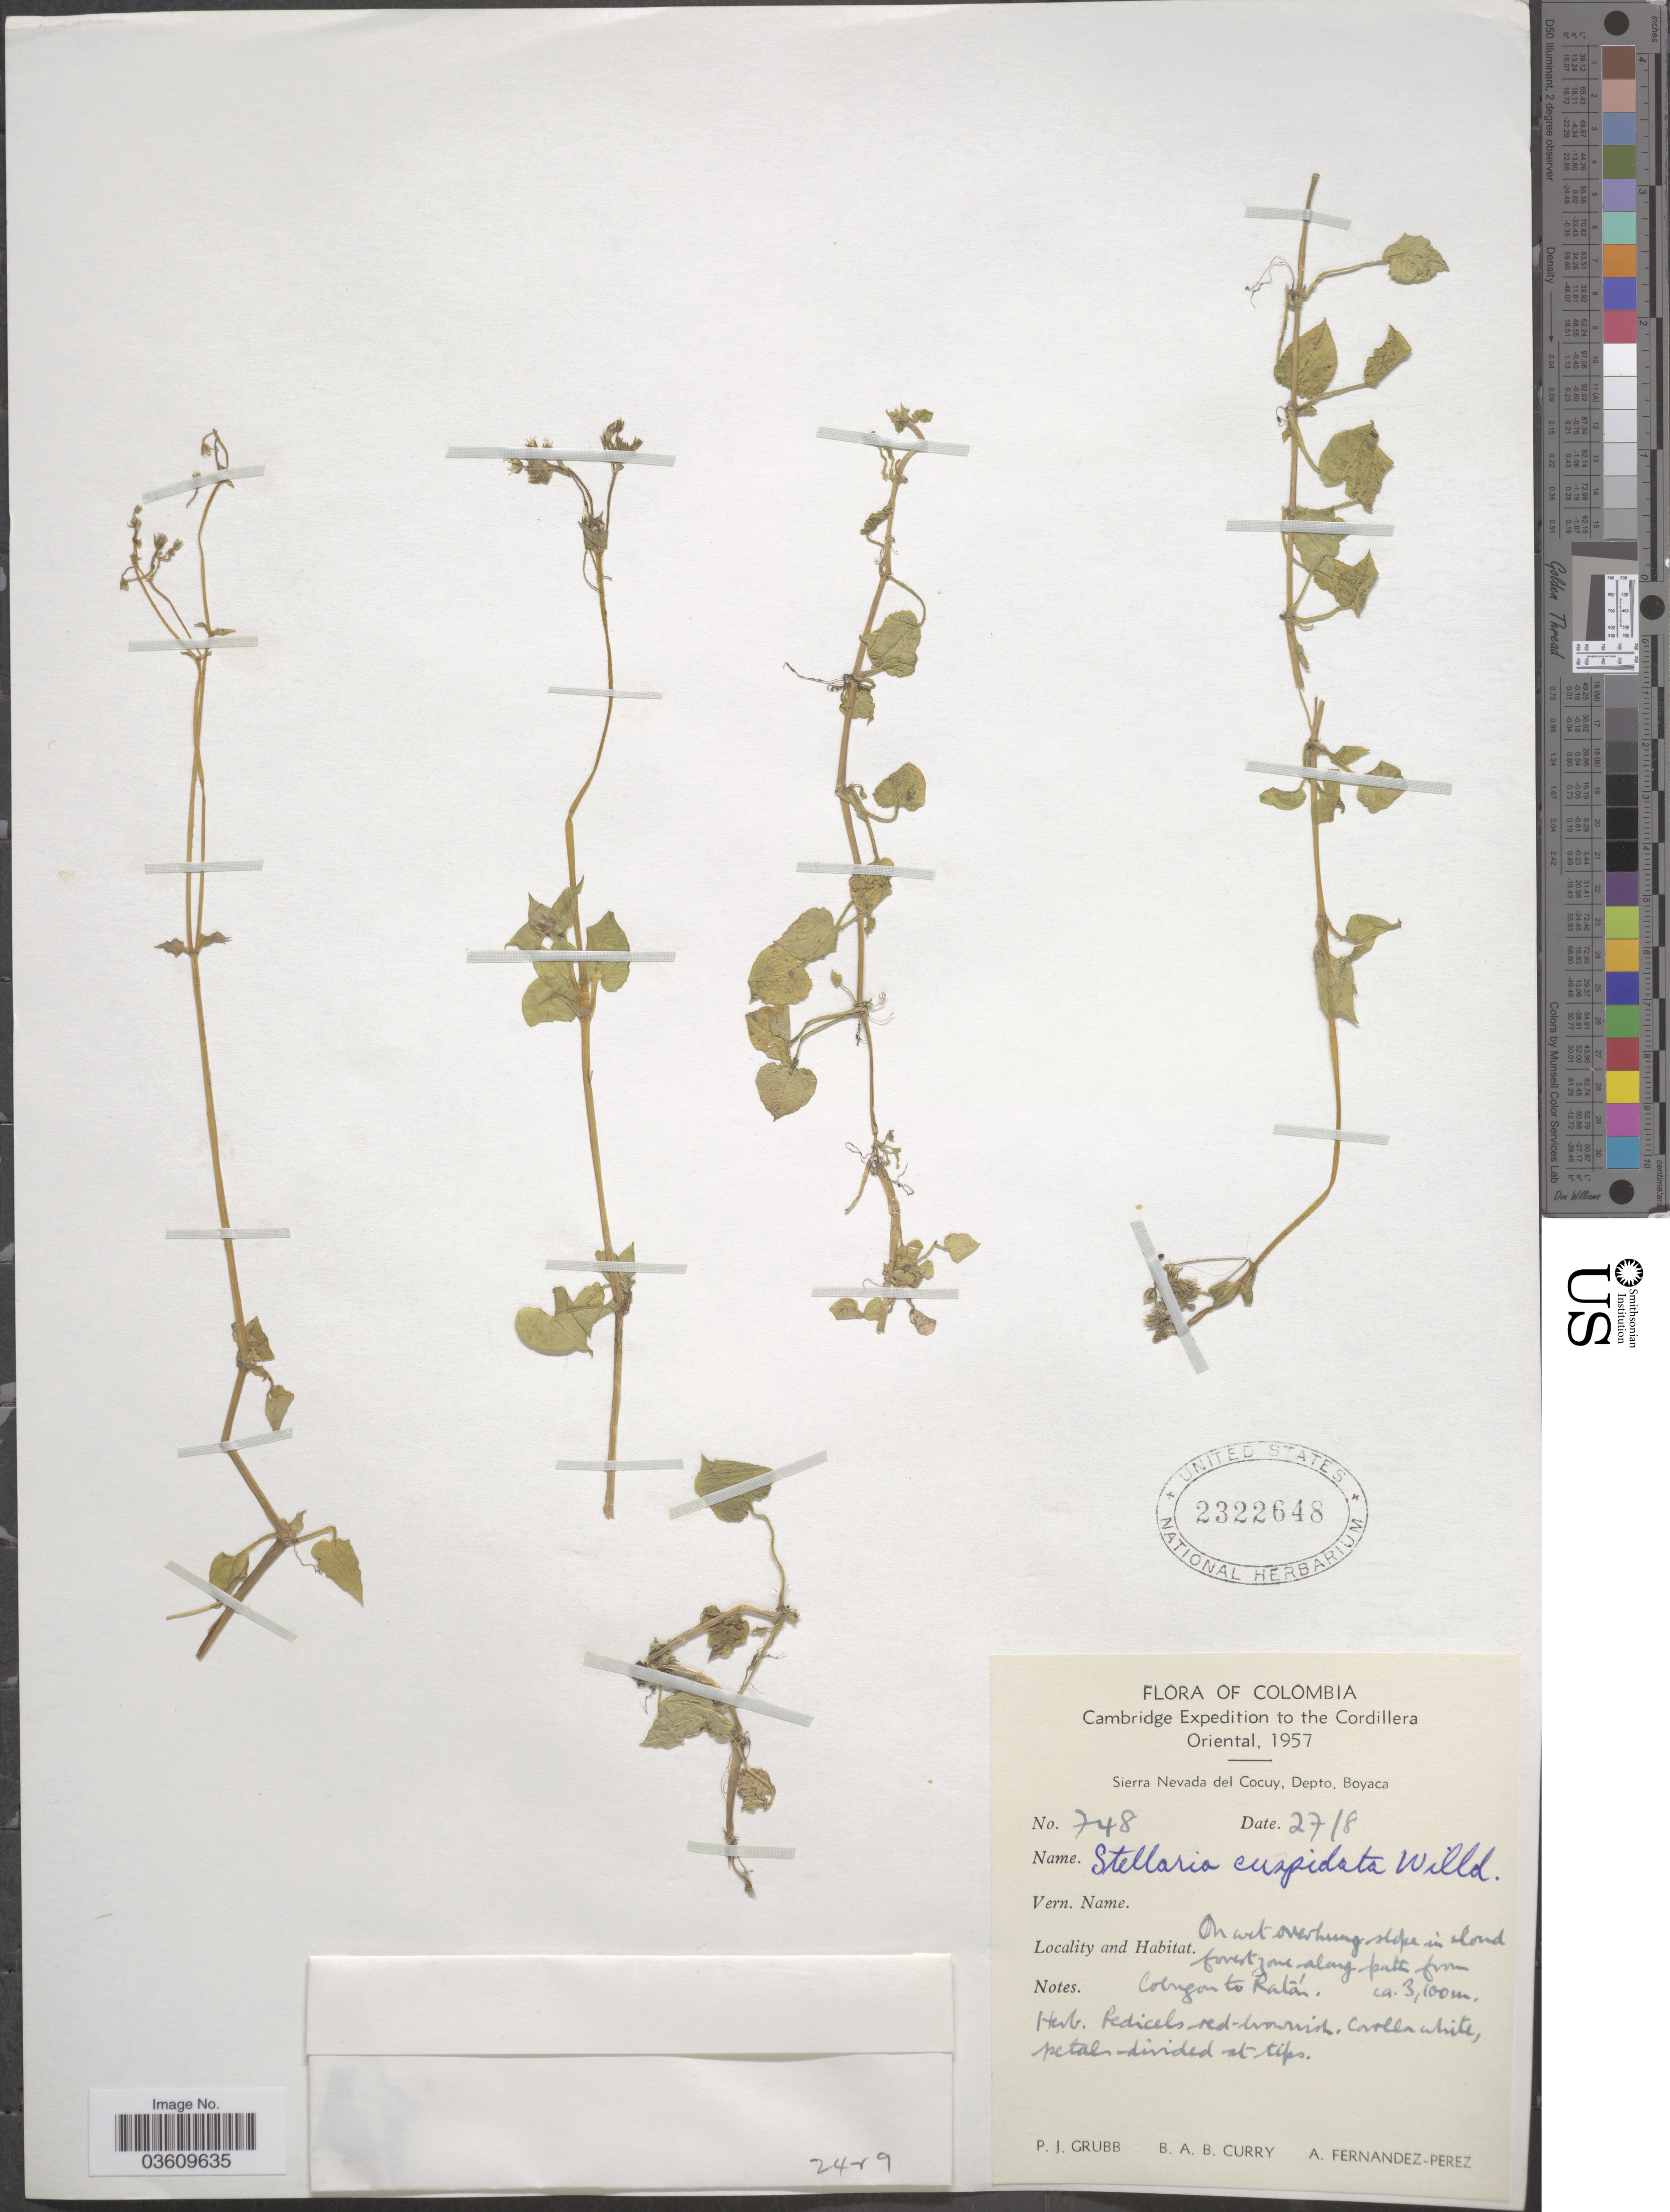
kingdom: Plantae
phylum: Tracheophyta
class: Magnoliopsida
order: Caryophyllales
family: Caryophyllaceae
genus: Stellaria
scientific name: Stellaria cuspidata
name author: Willd. ex Schltdl.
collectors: P. J. Grubb, B. A. B. Curry & A. Fernández-Pérez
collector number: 748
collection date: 1957-08-27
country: Colombia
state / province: Boyacá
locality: Cordillera Oriental. Sierra Nevada del Cocuy, Depto. Boyaca. Along path from Cobugon to Ratán [interpreted].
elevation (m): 3100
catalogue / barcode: US 2322648